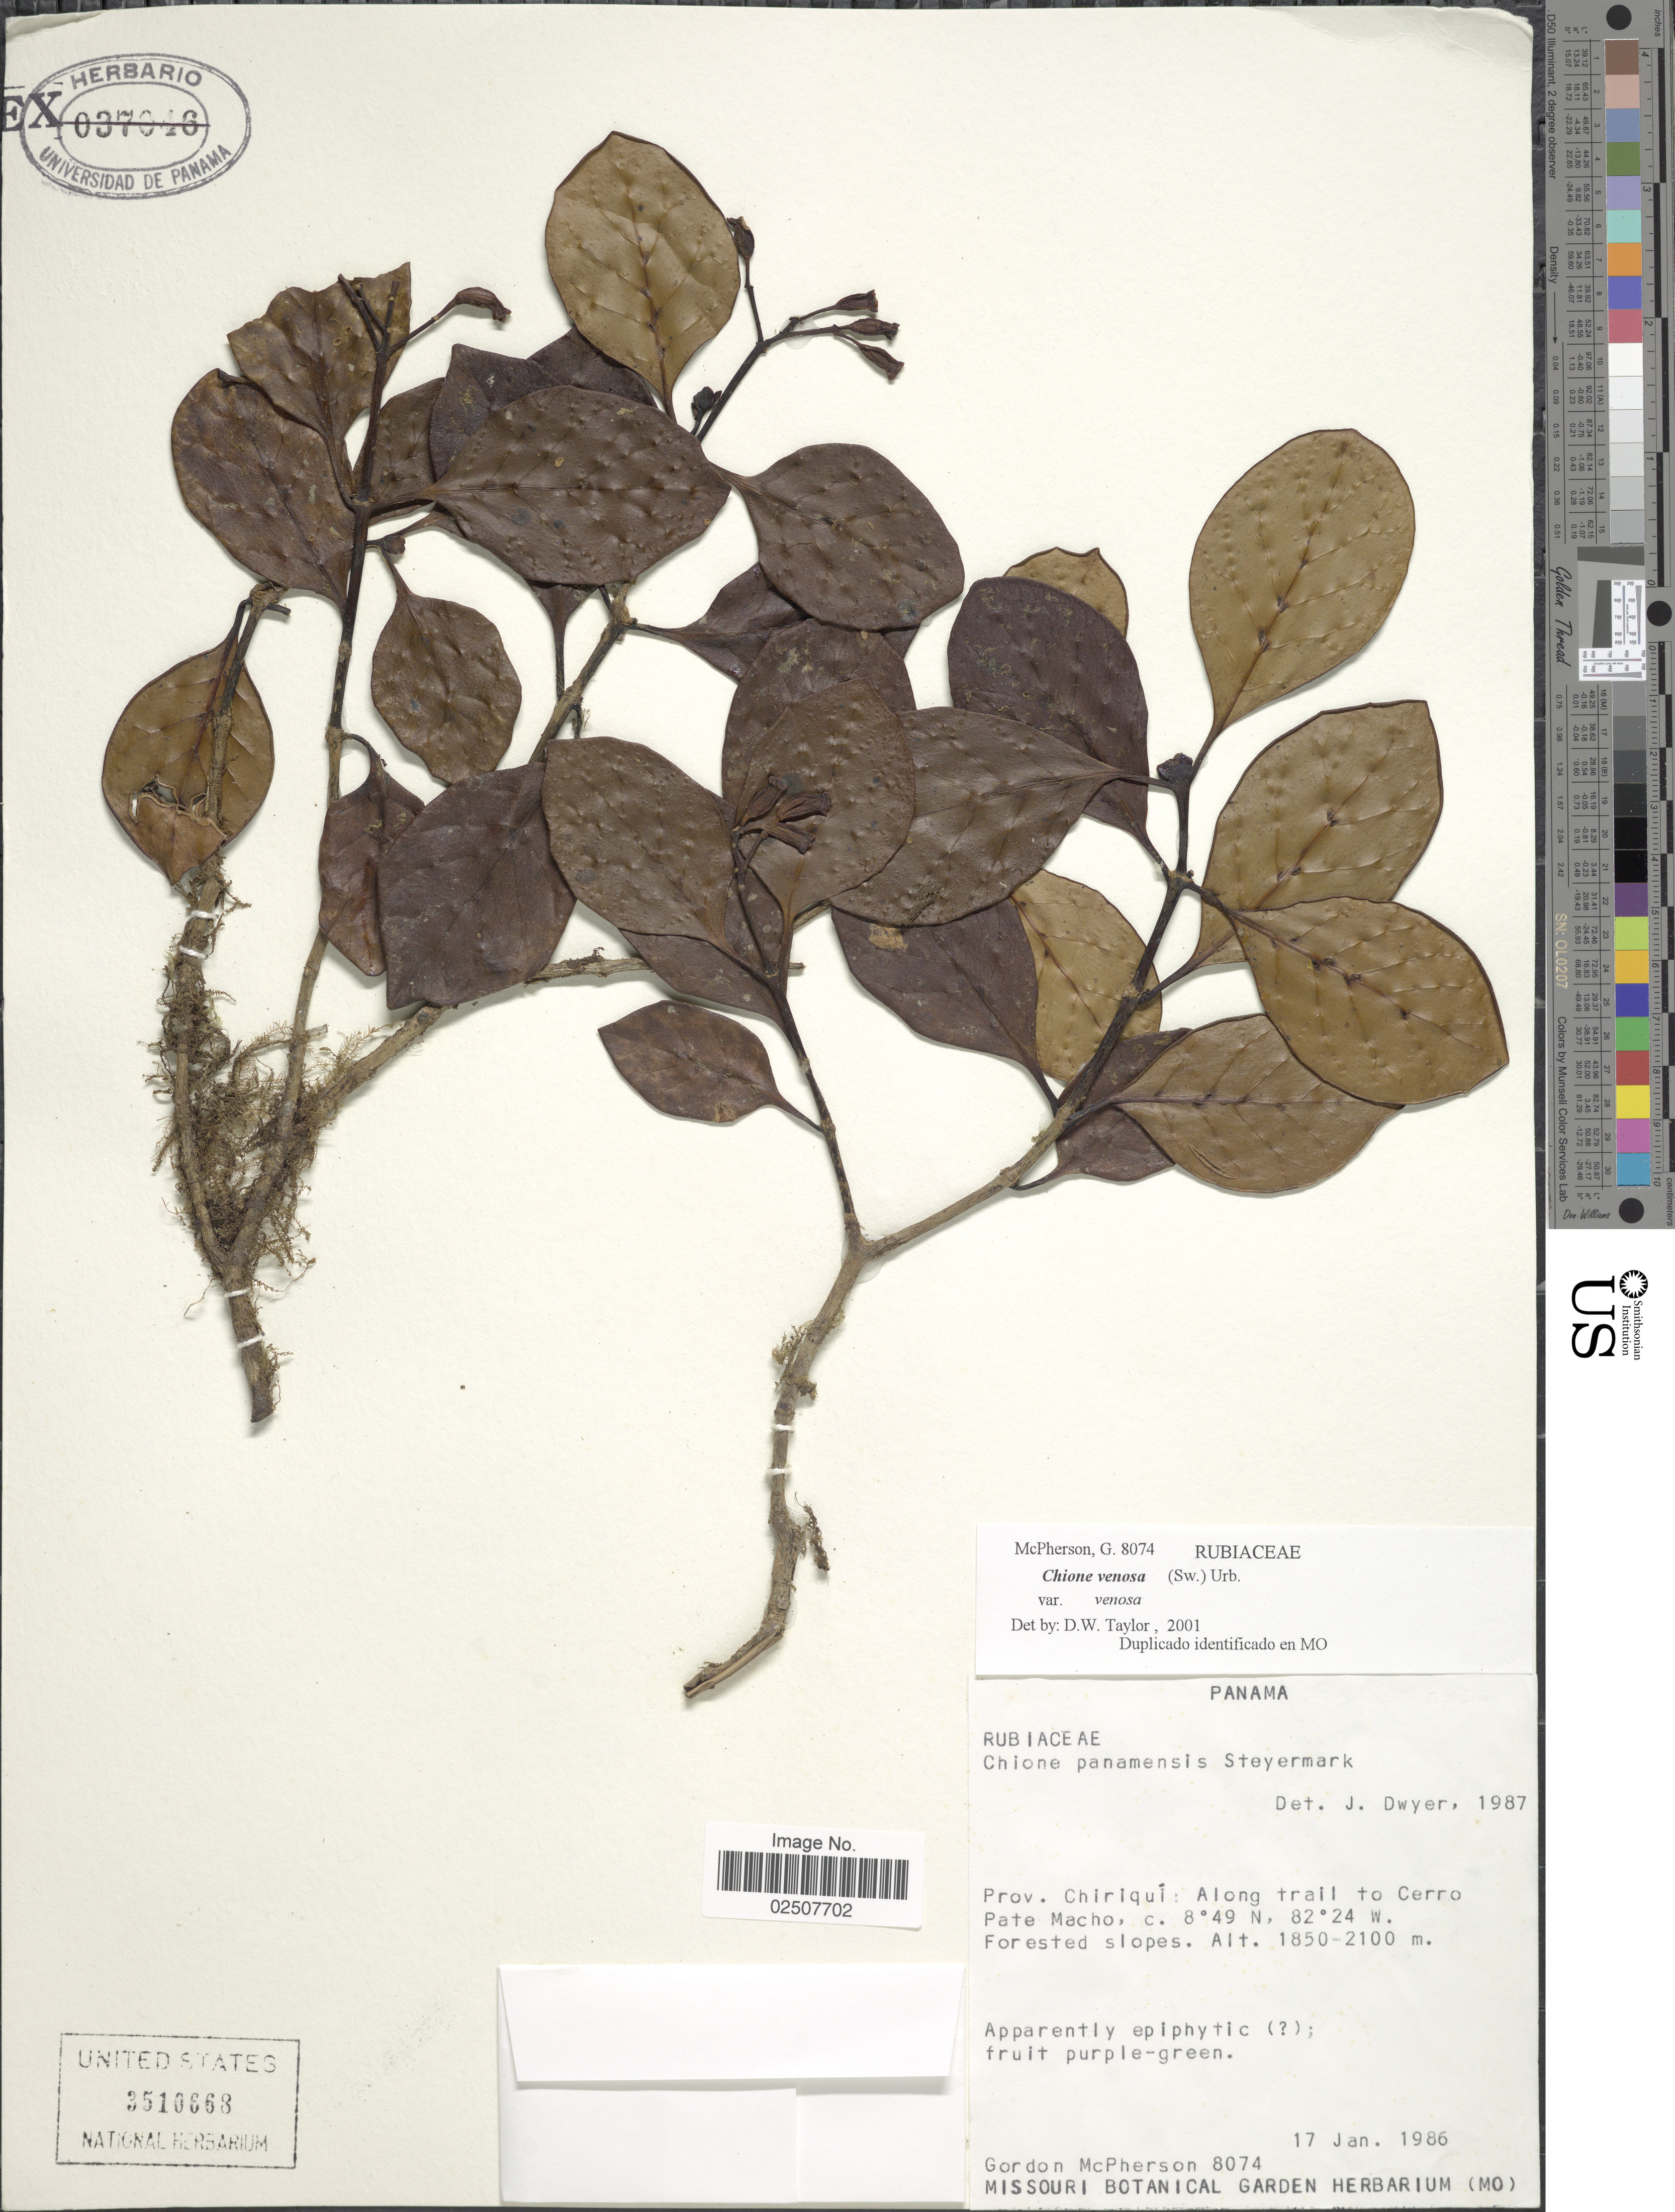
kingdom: Plantae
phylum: Tracheophyta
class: Magnoliopsida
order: Gentianales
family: Rubiaceae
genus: Chione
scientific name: Chione venosa var. venosa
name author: (Sw.) Urb.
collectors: G. D. McPherson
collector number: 8074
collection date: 1986-01-17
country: Panama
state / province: Chiriqui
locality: Along trail to Cerro Pate Macho, Forested slopes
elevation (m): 1850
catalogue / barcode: US 3510668